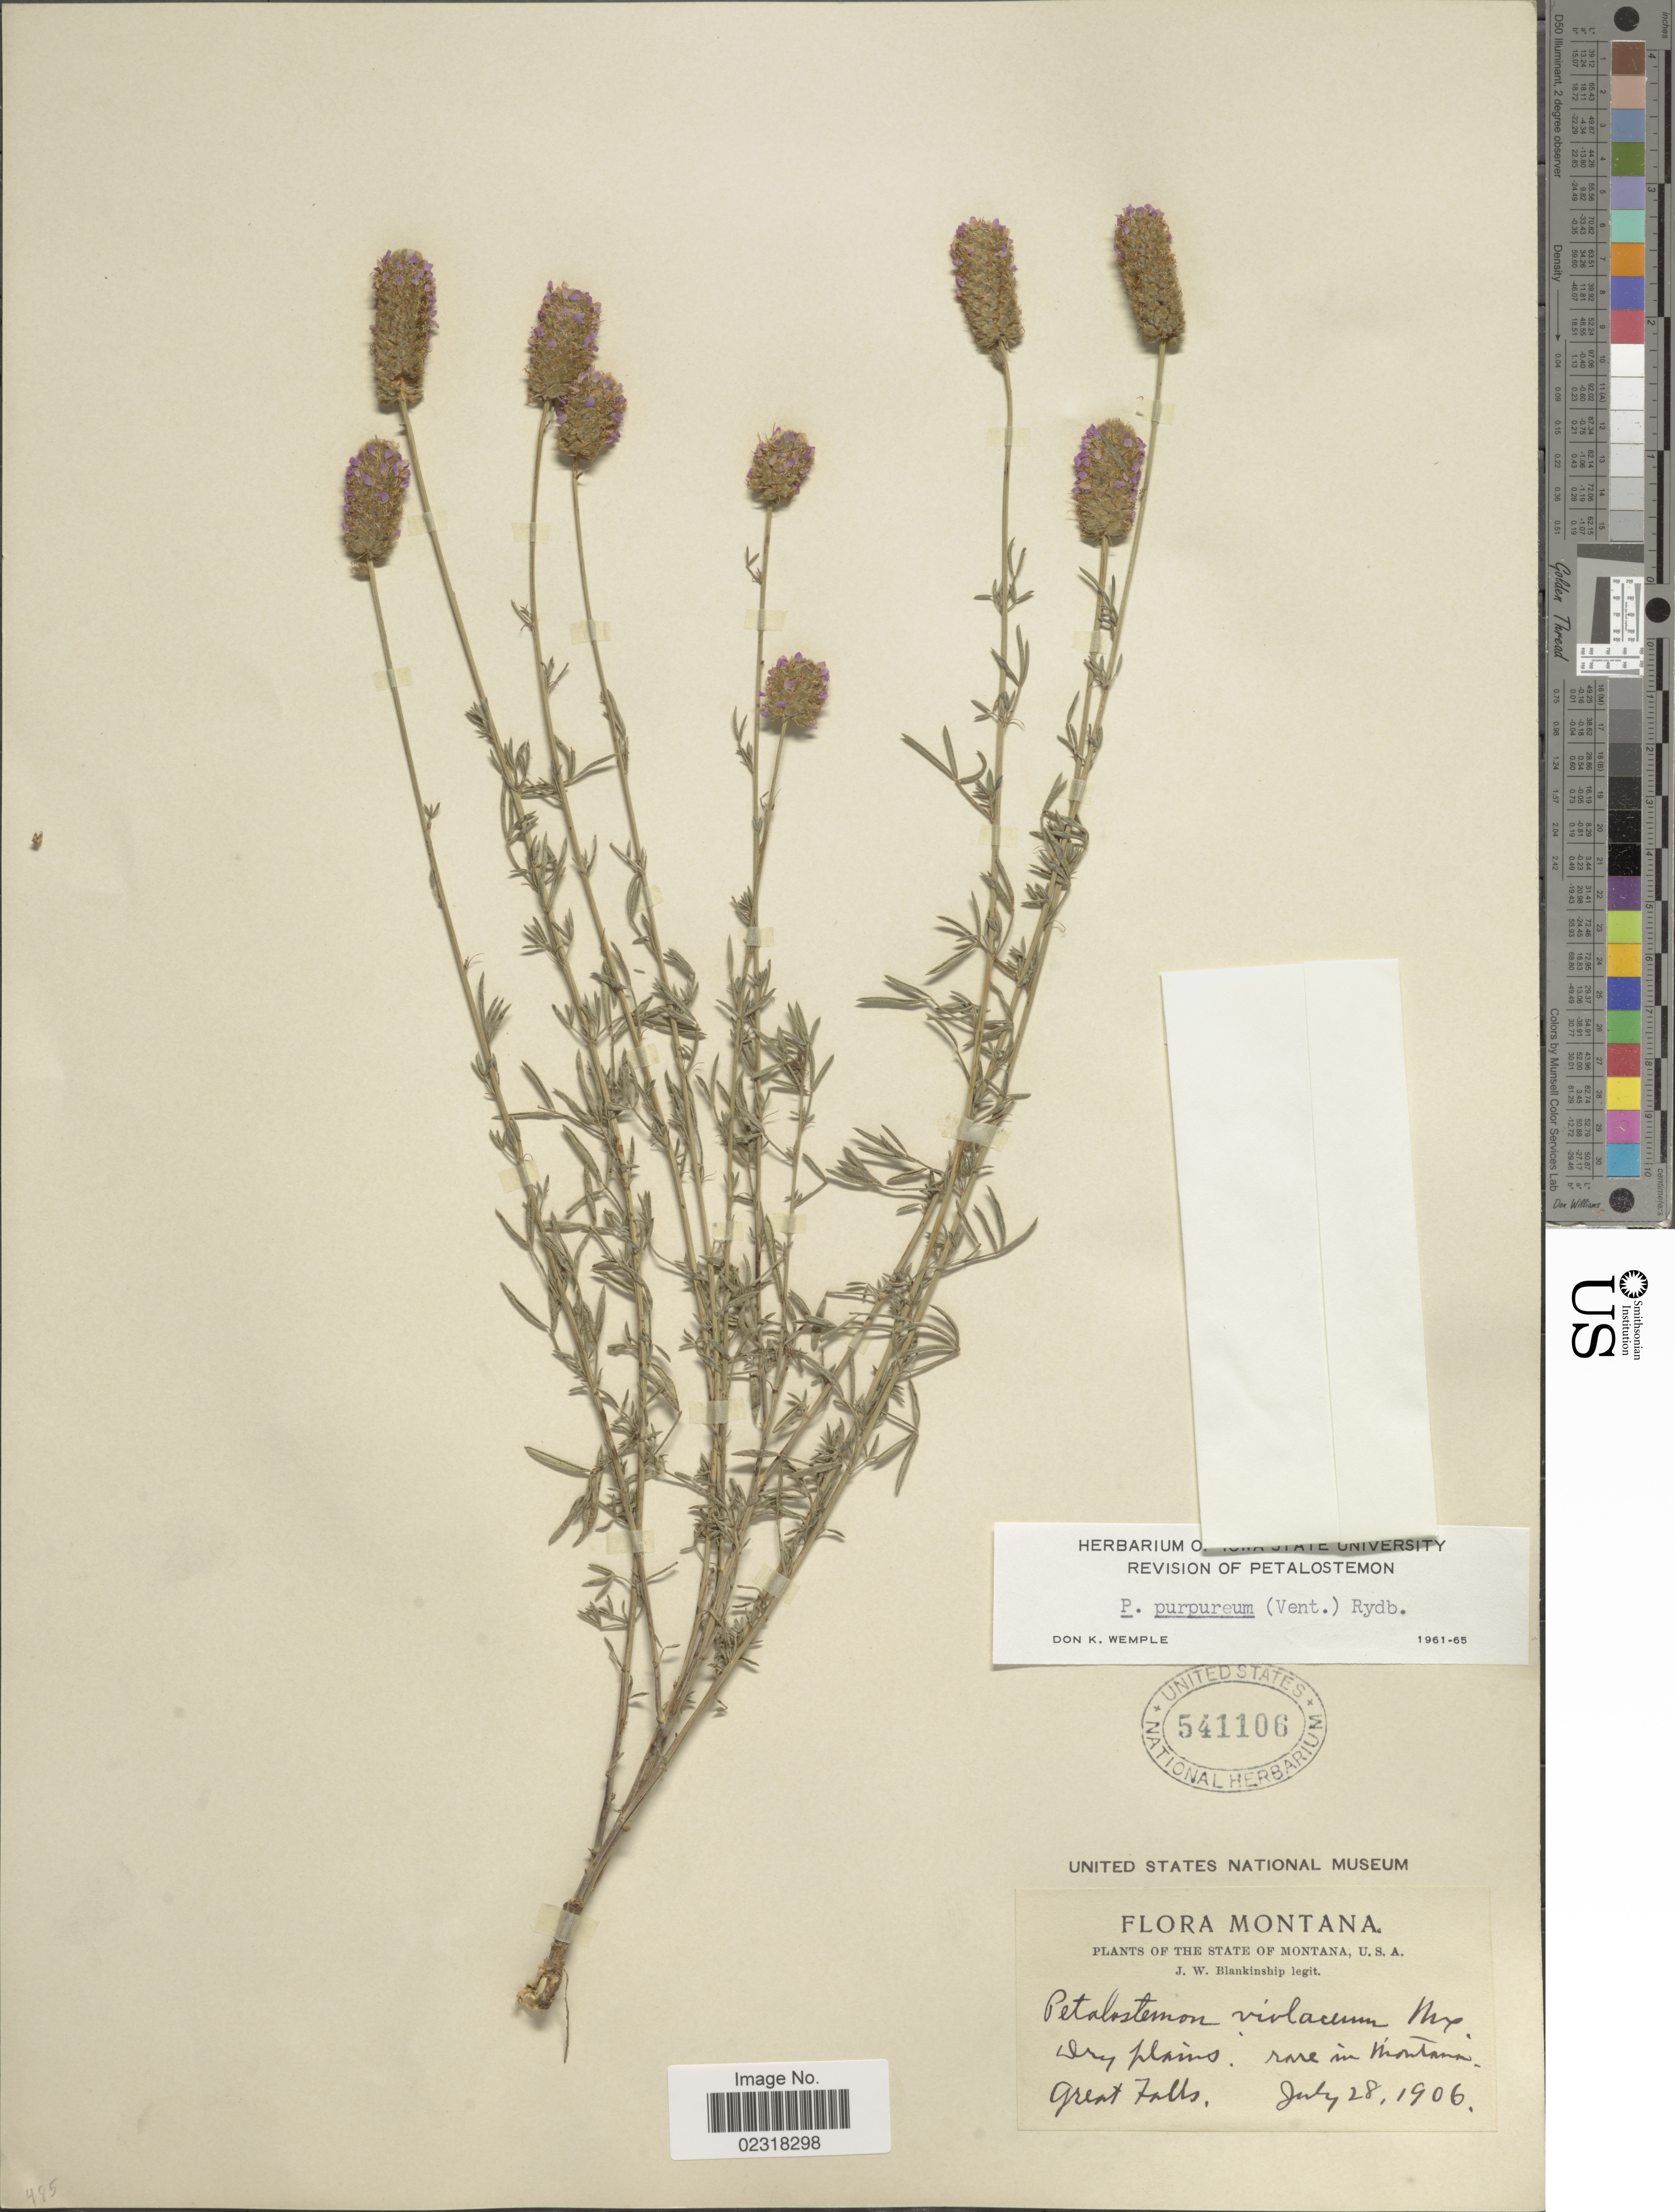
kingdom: Plantae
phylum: Tracheophyta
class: Magnoliopsida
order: Fabales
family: Fabaceae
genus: Dalea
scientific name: Dalea purpurea var. purpurea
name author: Vent.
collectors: J. W. Blankinship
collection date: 1906-07-28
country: United States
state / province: Montana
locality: The State of Montana, Dry plains. rare in Montana, Great Falls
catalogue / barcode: US 541106